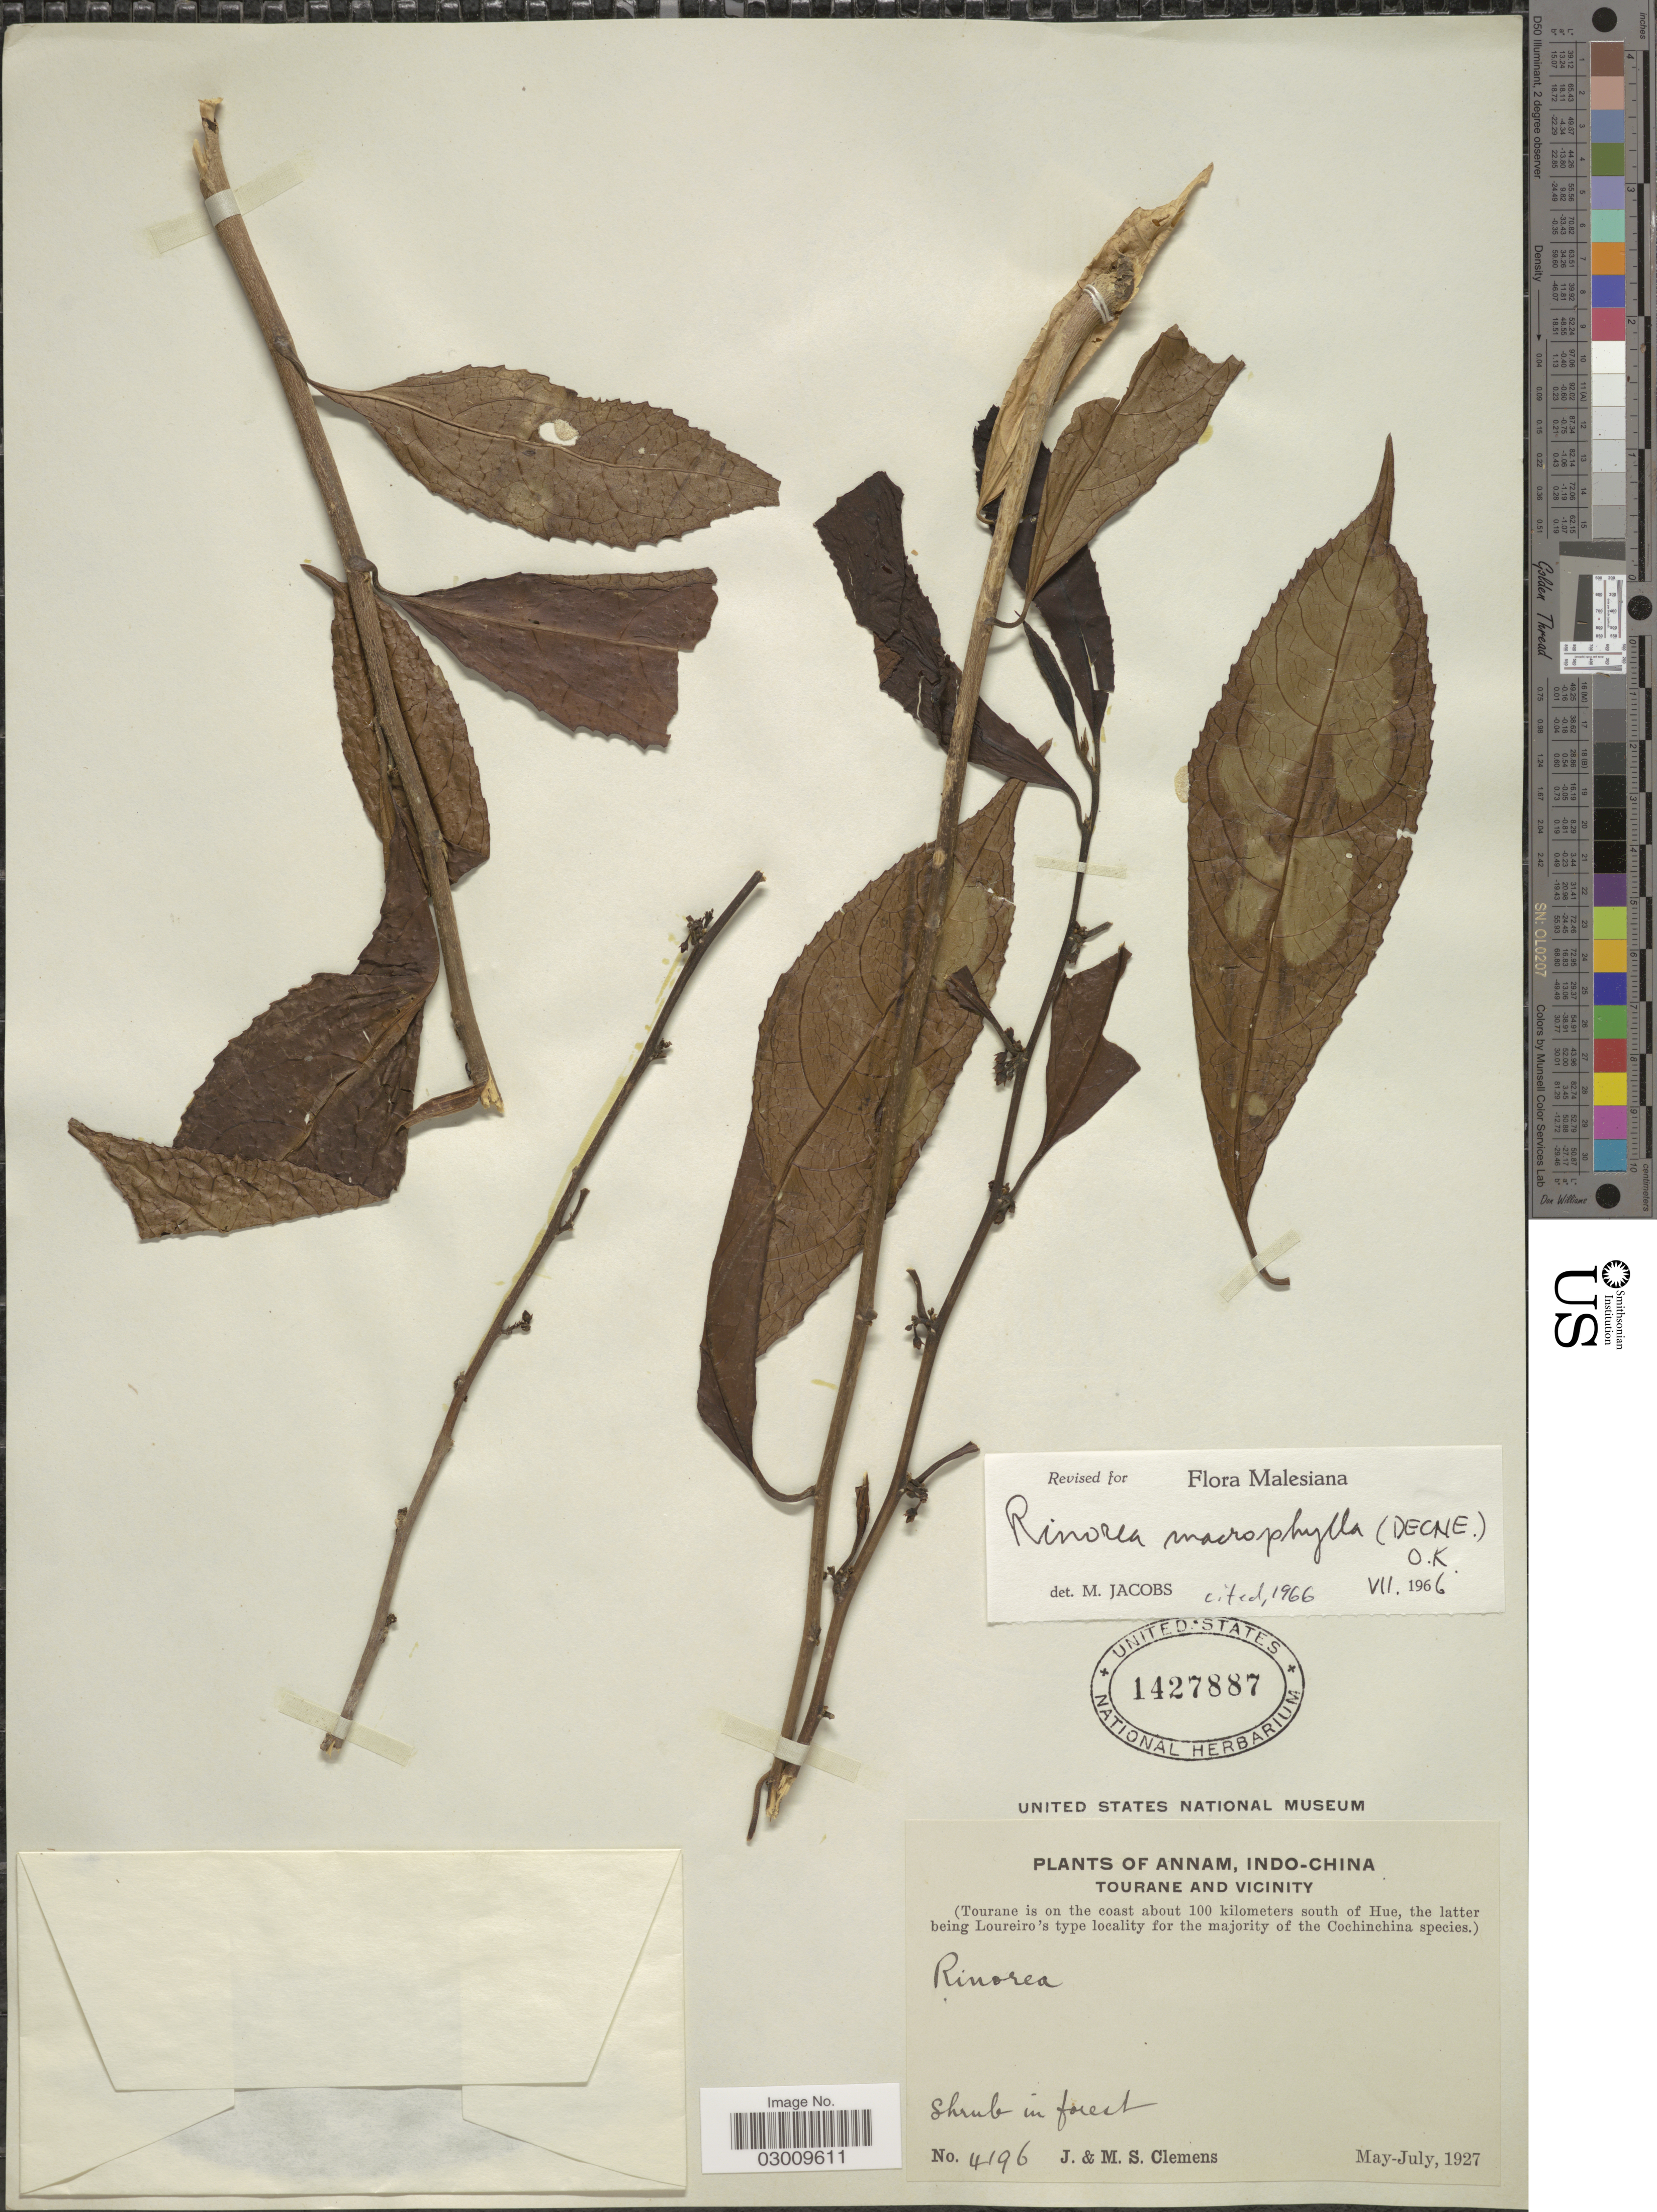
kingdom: Plantae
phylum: Tracheophyta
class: Magnoliopsida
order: Malpighiales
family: Violaceae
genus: Rinorea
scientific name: Rinorea macrophylla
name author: (Decne.) Kuntze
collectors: J. Clemens & M. S. Clemens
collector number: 4196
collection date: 1927-05/1927-07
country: Vietnam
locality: Annam, Indo-China. Tourane and vicinity (Tourane is on the coast about 100 kilometers south of Hue).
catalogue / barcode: US 1427887